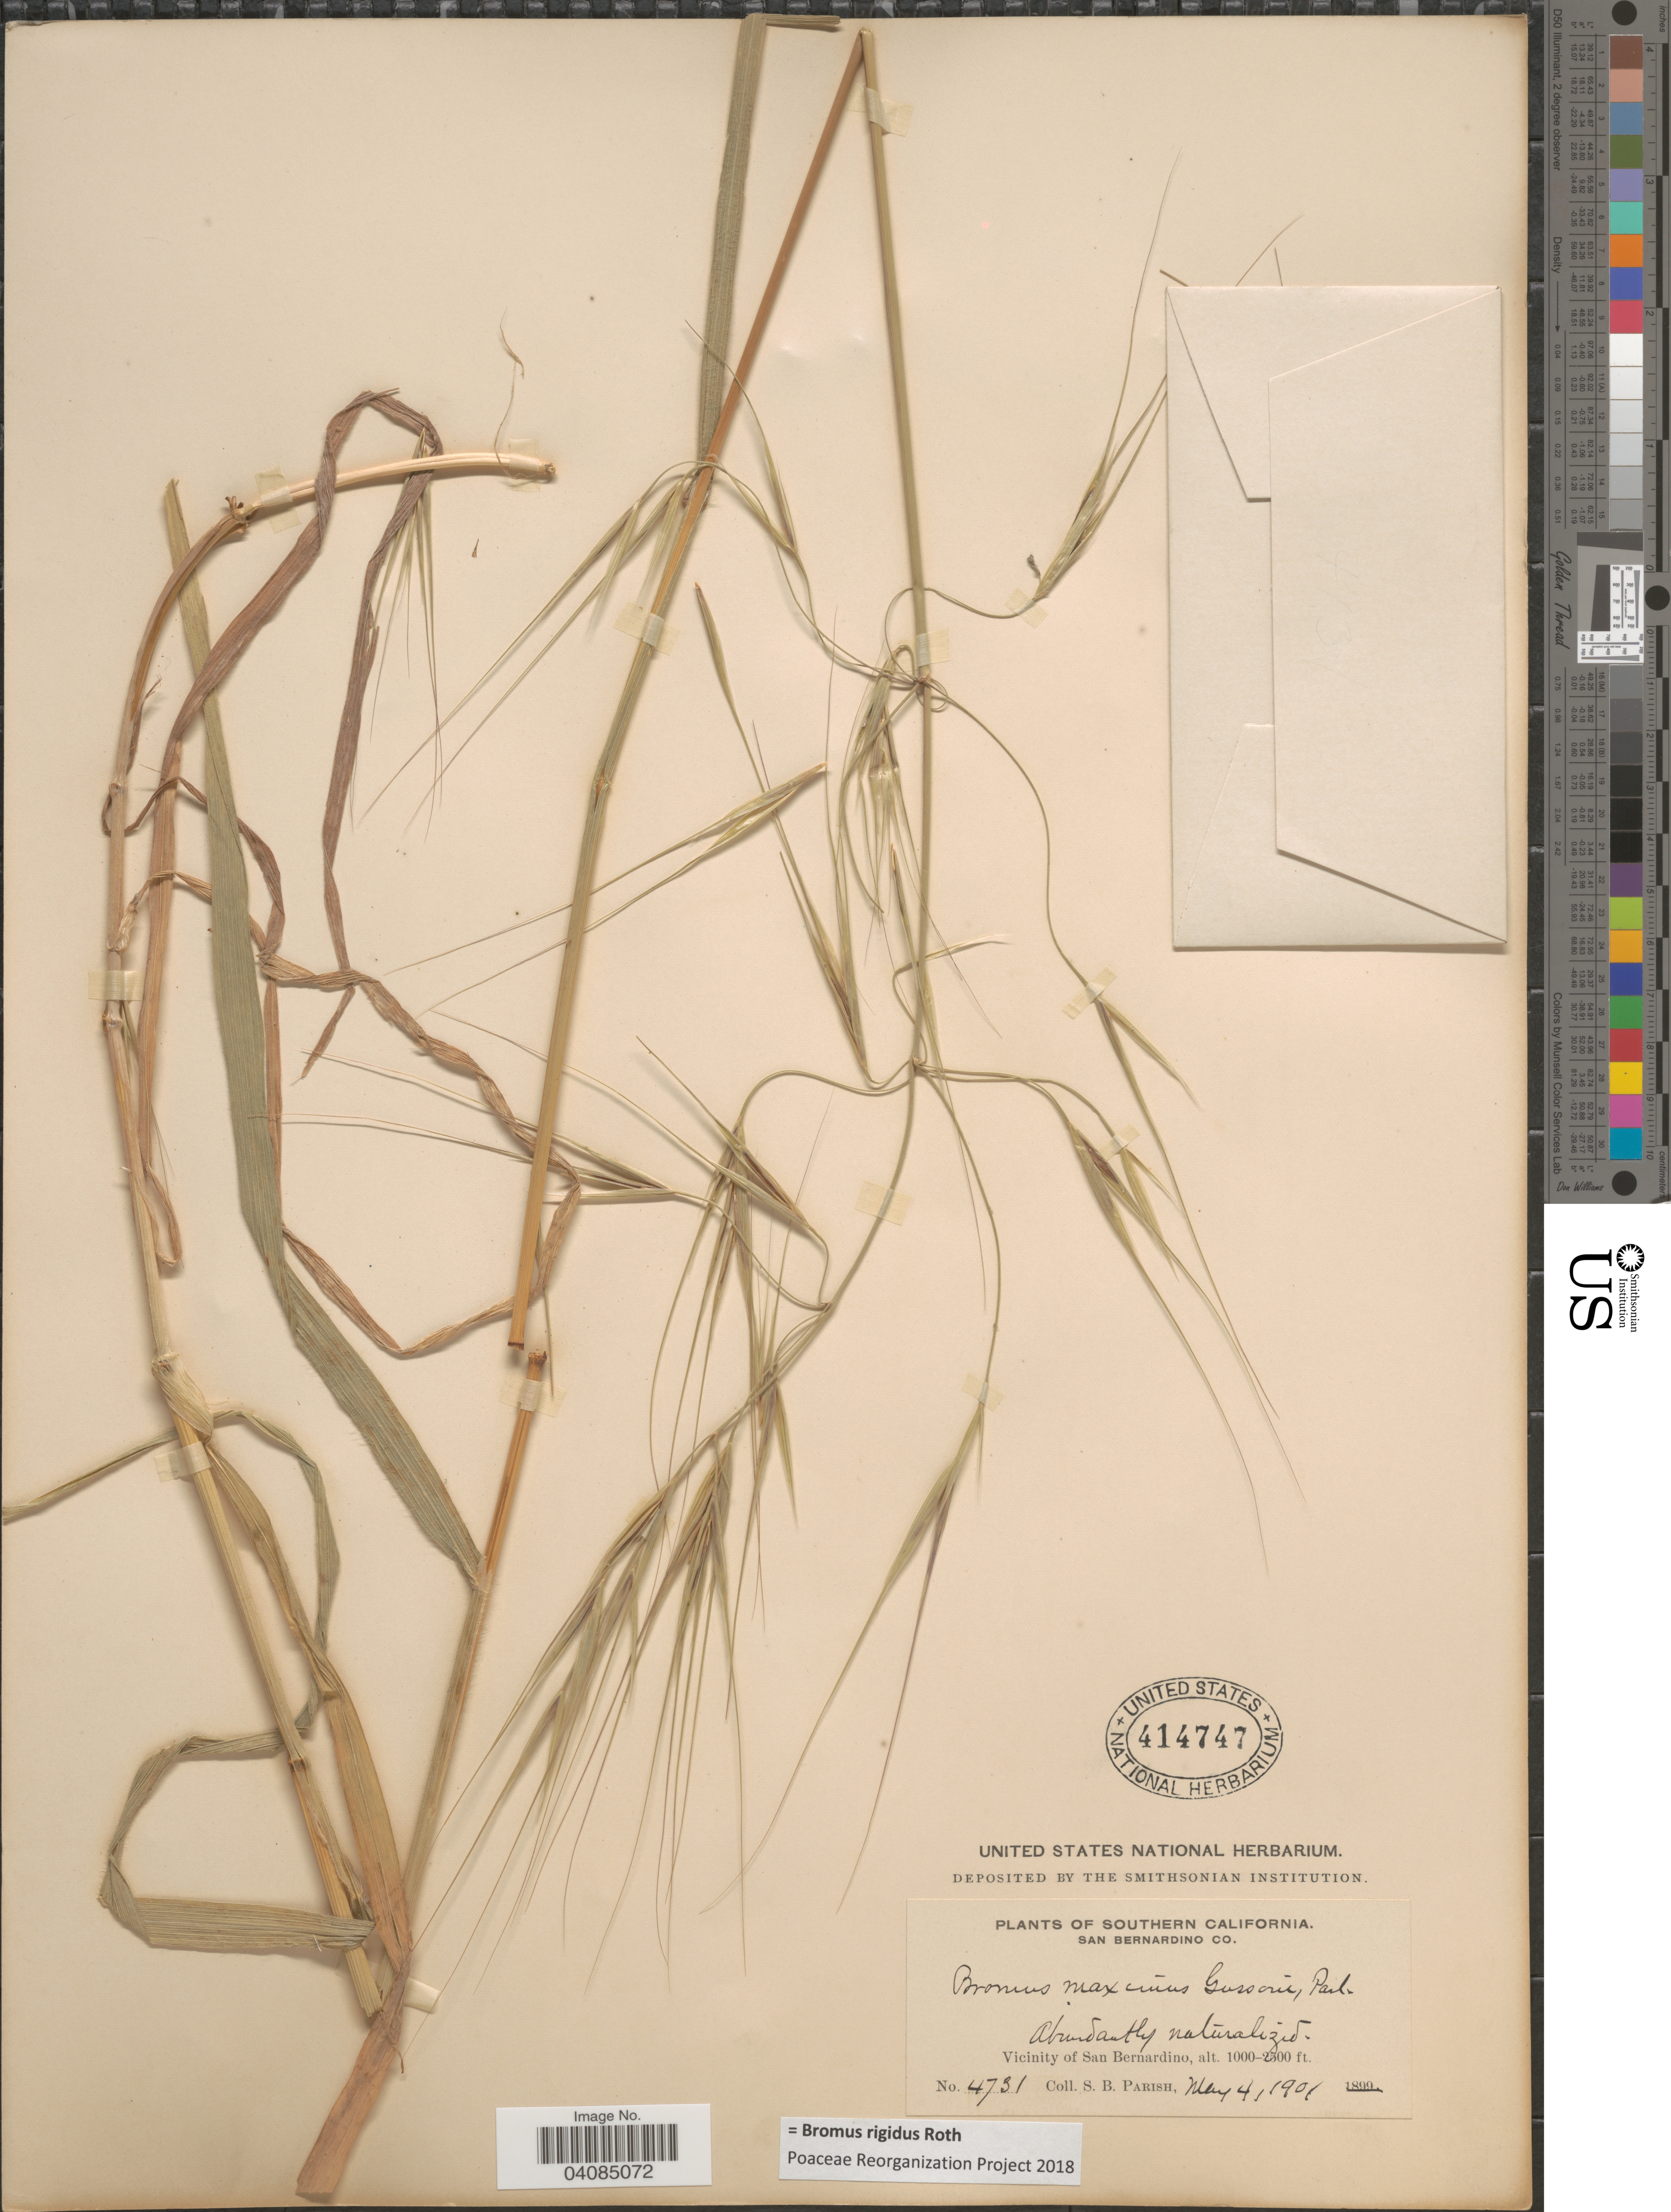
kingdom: Plantae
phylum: Tracheophyta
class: Liliopsida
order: Poales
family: Poaceae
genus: Bromus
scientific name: Bromus rigidus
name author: Roth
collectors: S. B. Parish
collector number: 4731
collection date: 1901-05-04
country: United States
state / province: California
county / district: San Bernardino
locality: Southern California. San Bernardino Co. Abundantly naturalized. Vicinity of San Bernardino.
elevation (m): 305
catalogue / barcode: US 414747